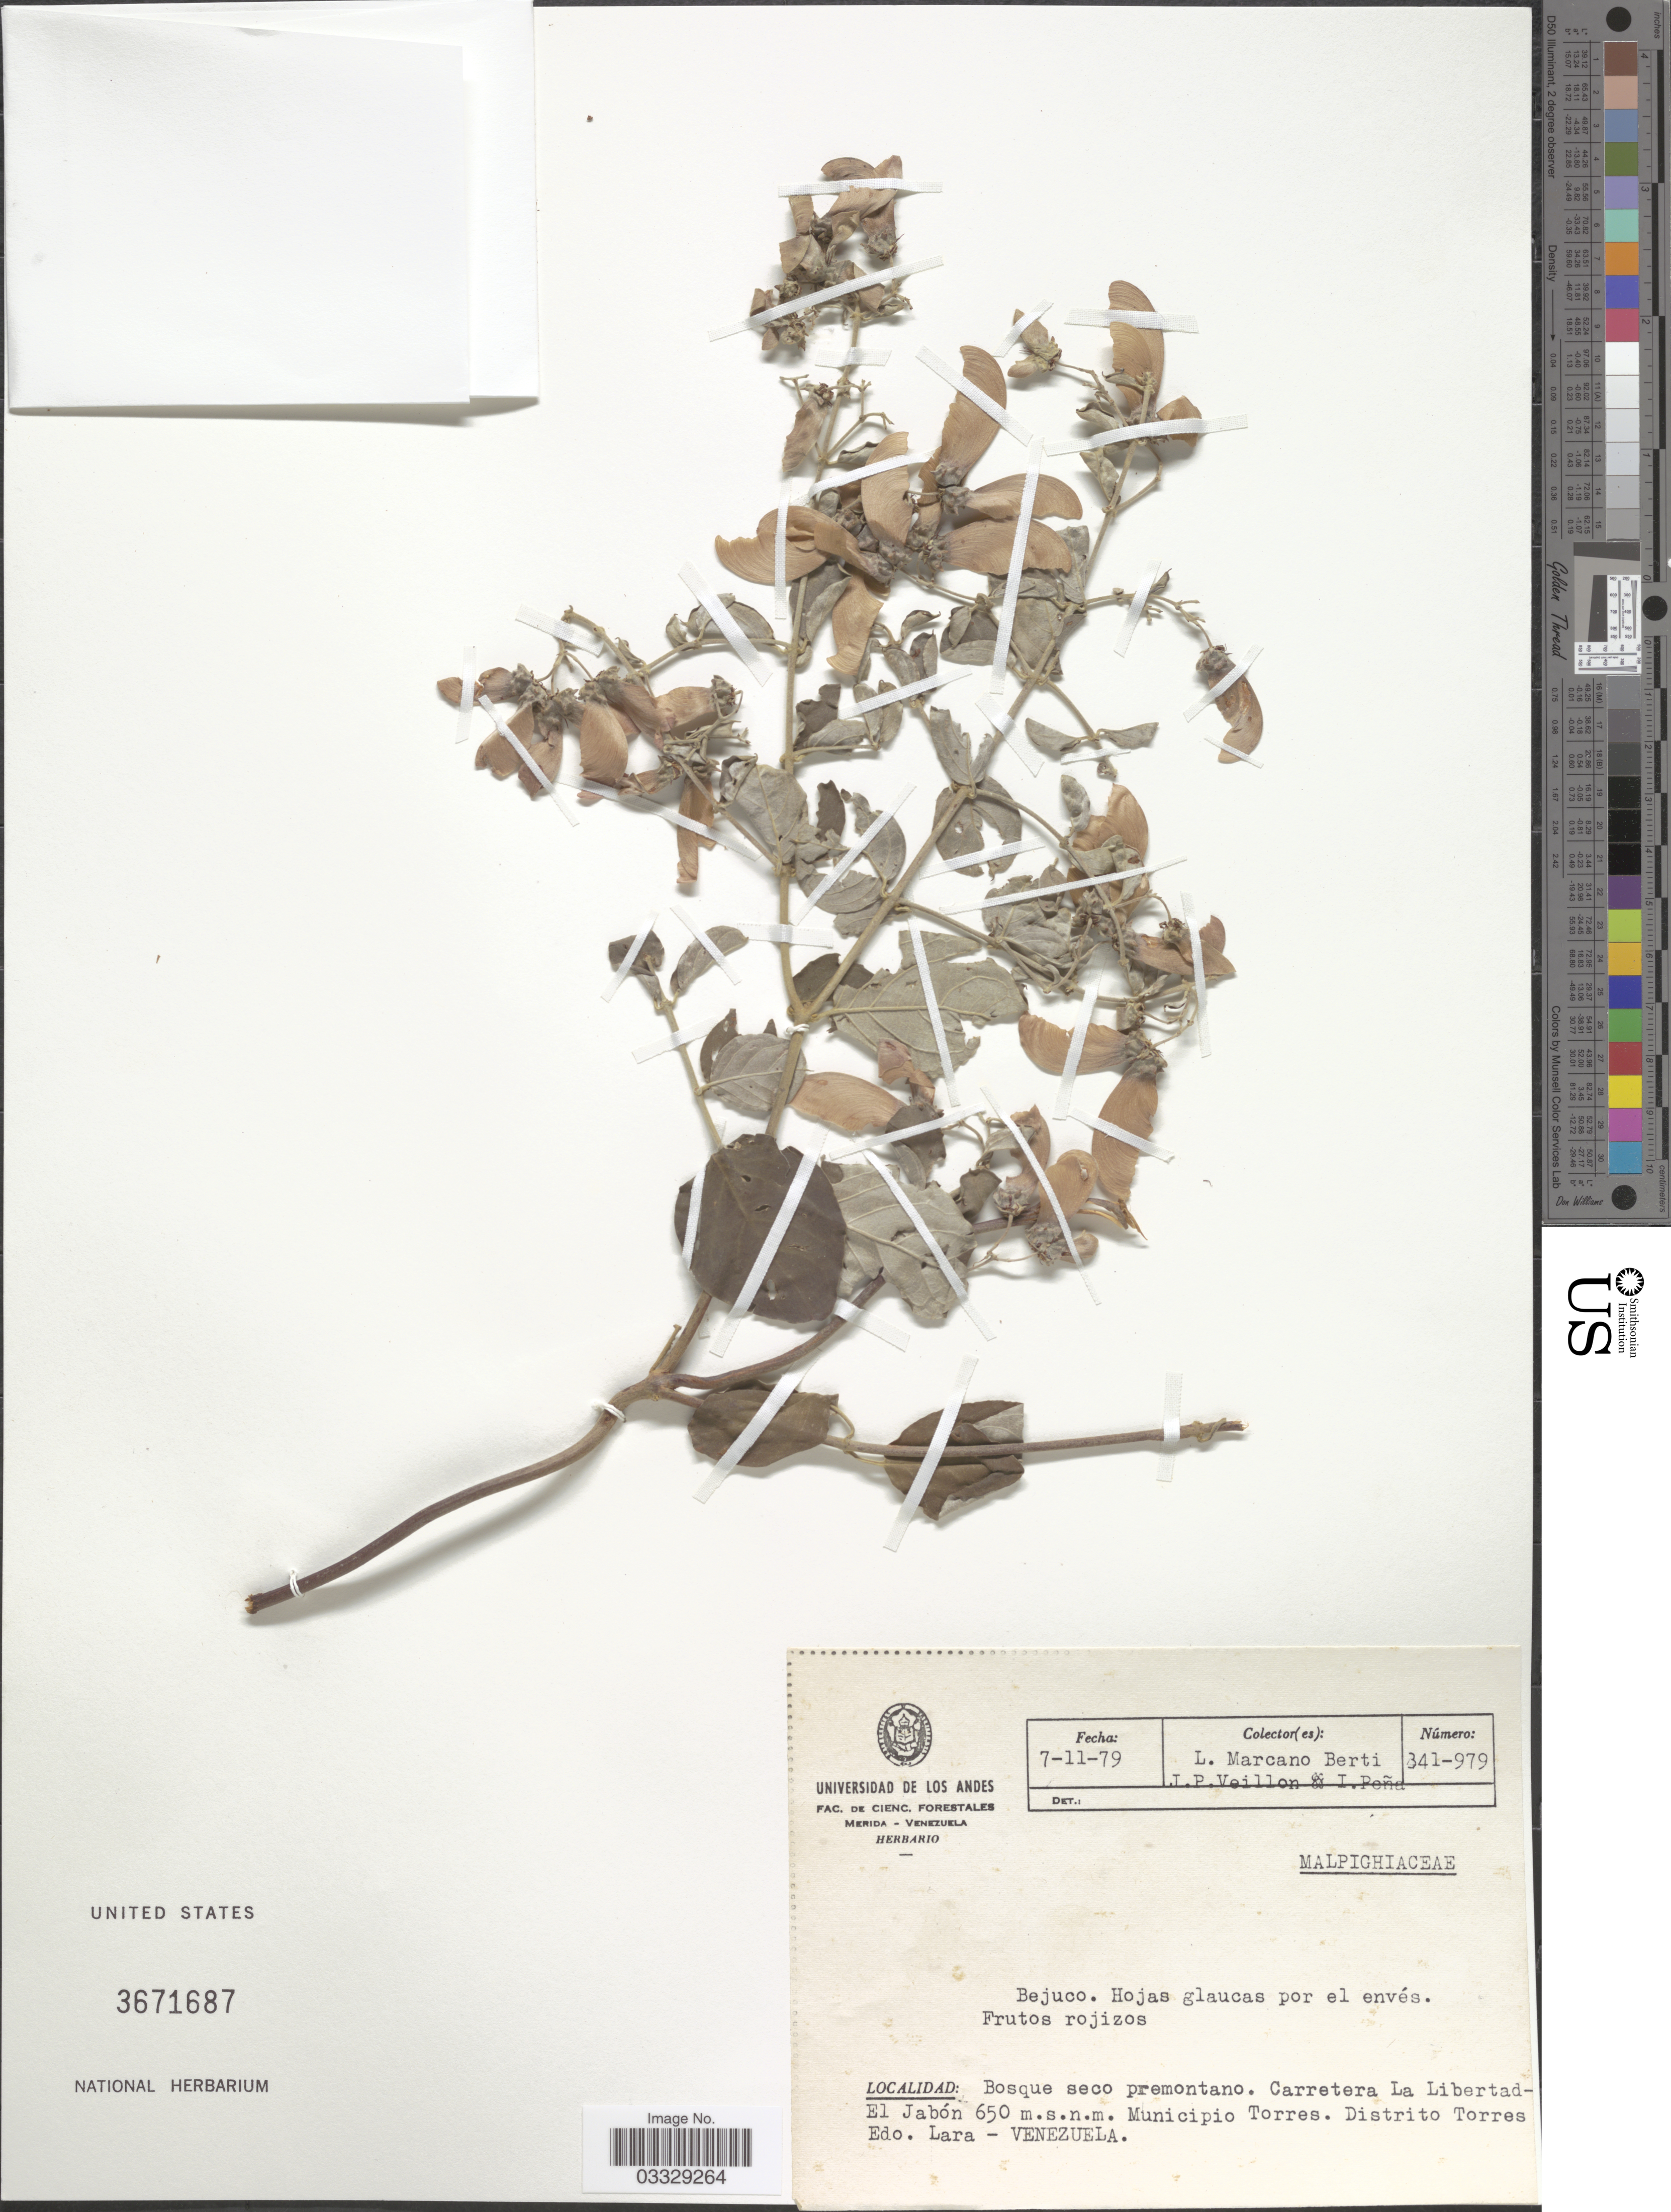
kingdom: Plantae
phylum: Tracheophyta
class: Magnoliopsida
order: Malpighiales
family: Malpighiaceae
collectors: L. Marcano-Berti, J. Veillon & I. Pena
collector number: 341-979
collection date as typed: Transcribed d/m/y: 7/11/79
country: Venezuela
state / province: Lara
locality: Bosque seco premontano. Carretera La Libertad- El Jabón. Municipio Torres. Distrito Torres.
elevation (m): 650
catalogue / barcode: US 3671687